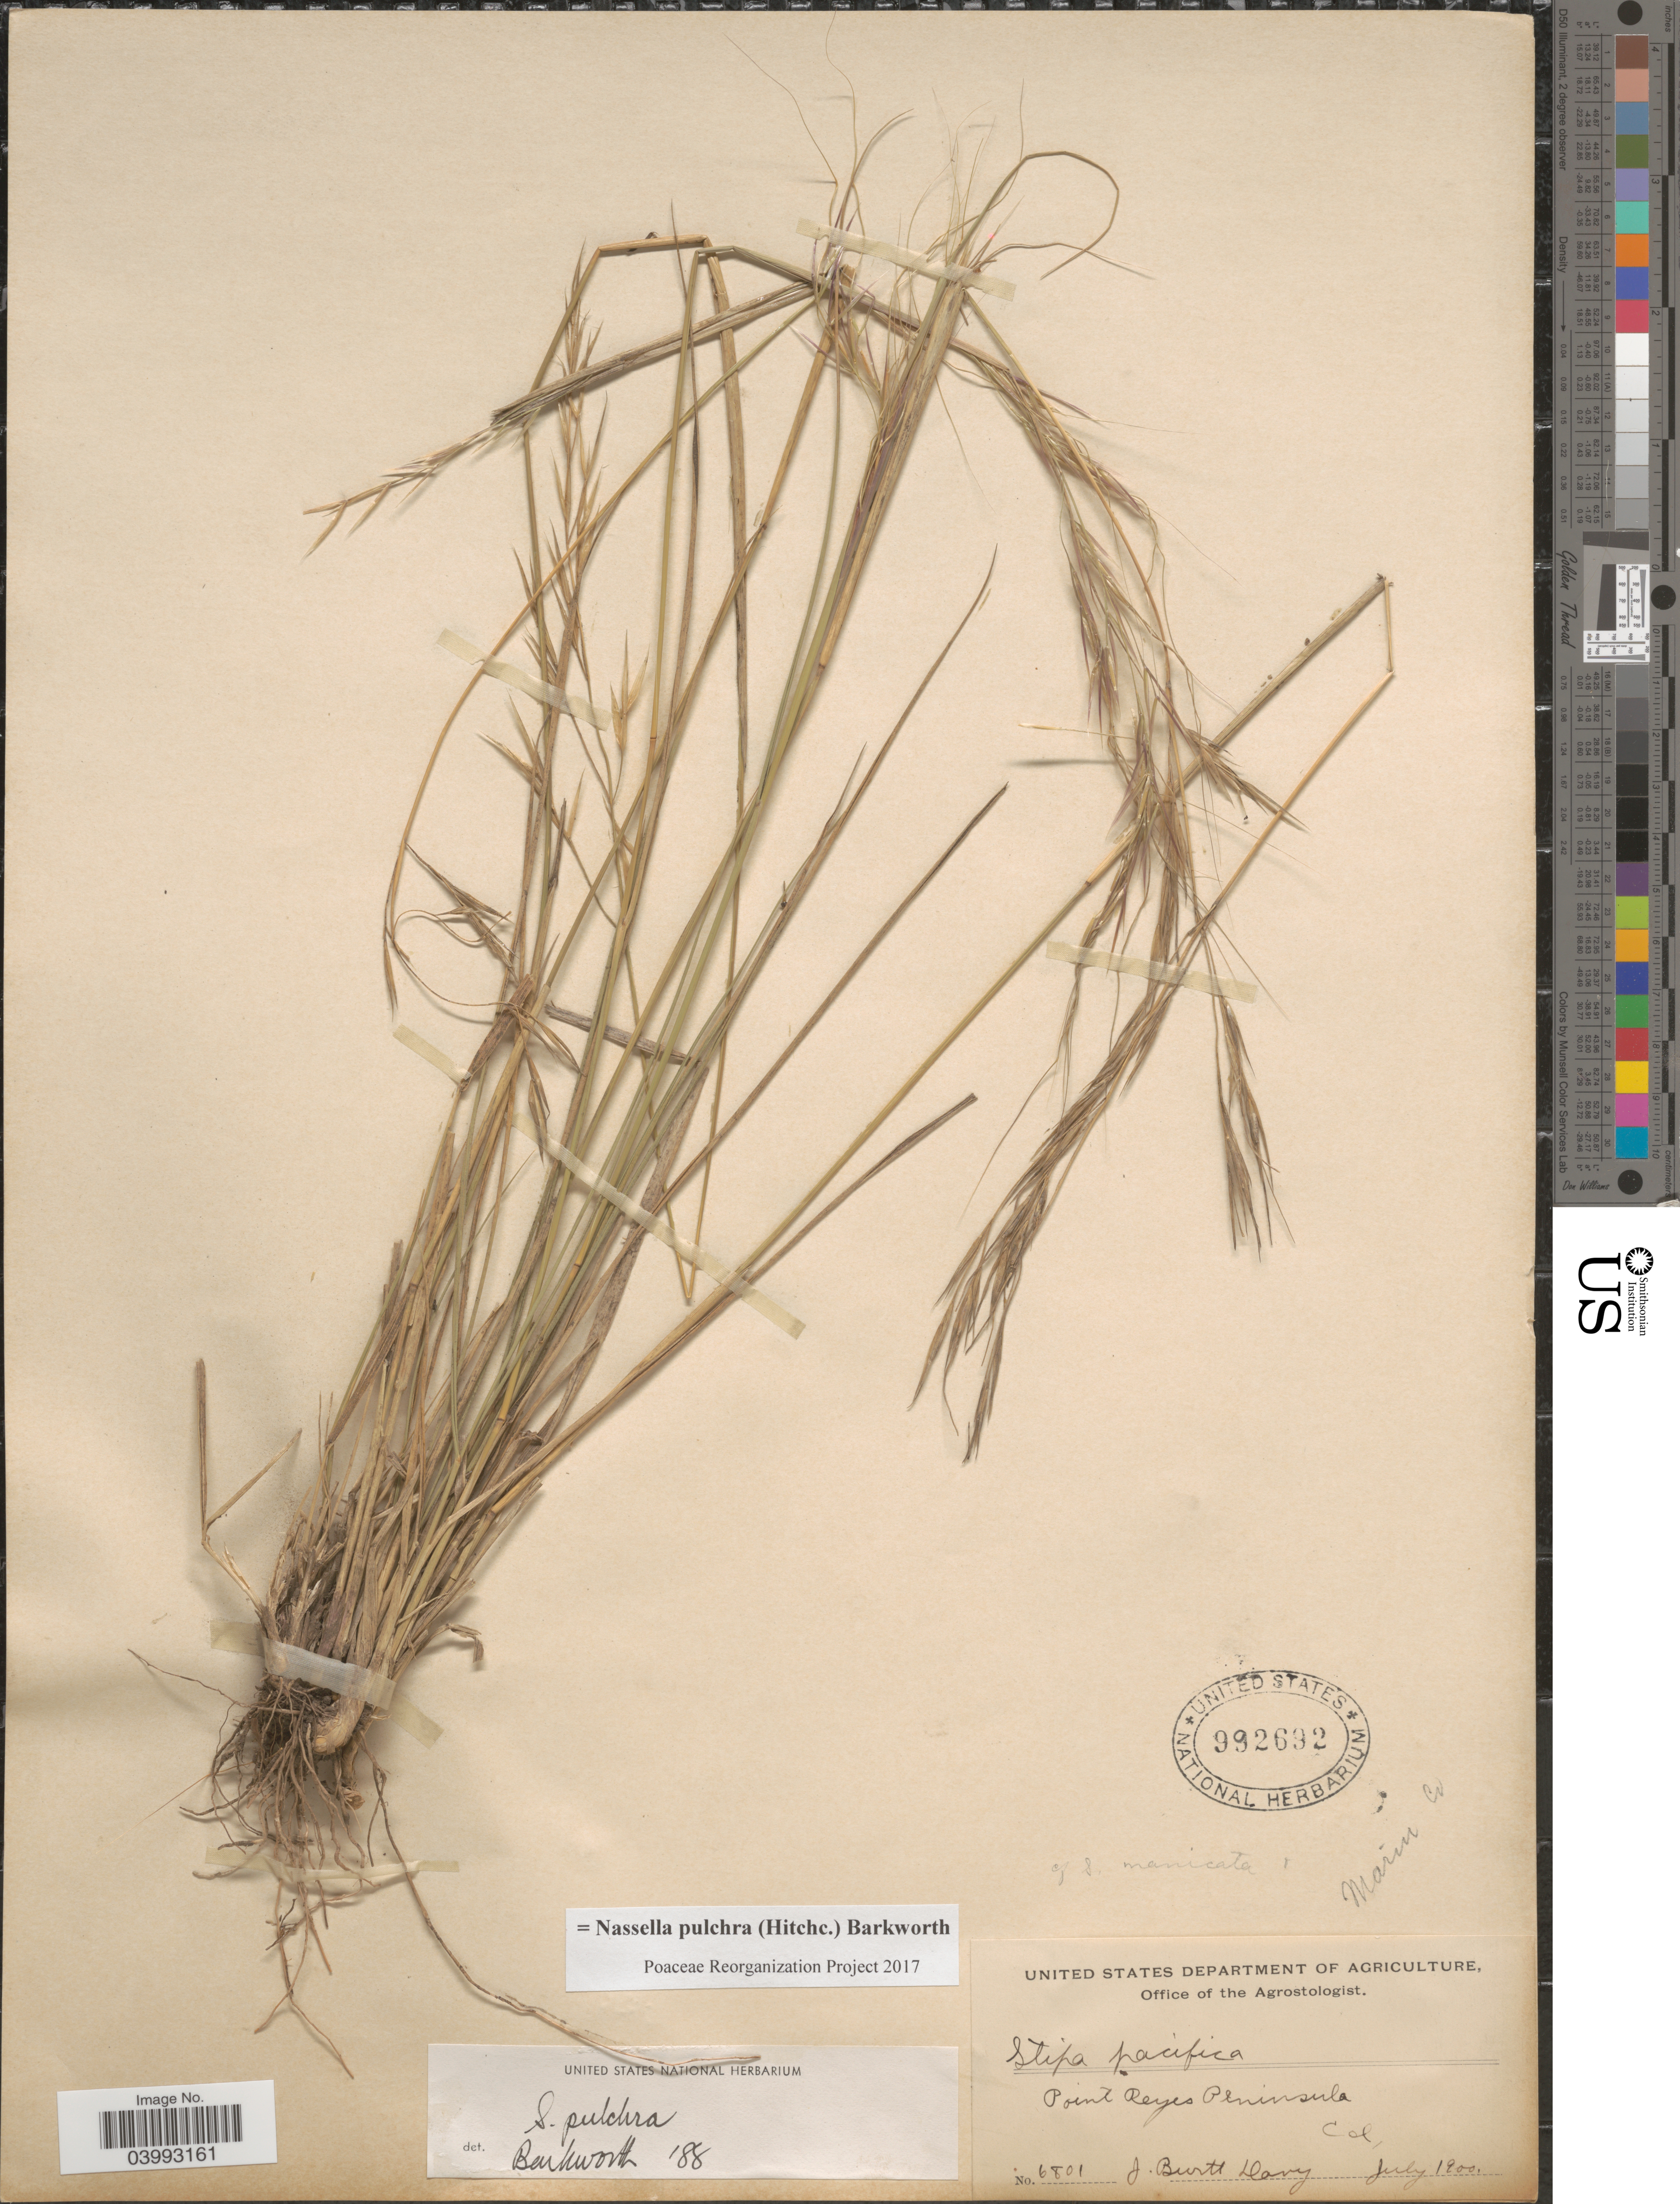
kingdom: Plantae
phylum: Tracheophyta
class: Liliopsida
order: Poales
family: Poaceae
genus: Nassella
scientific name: Nassella pulchra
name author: (Hitchc.) Barkworth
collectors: J. Burtt Davy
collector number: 6801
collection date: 1900-07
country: United States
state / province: California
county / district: Marin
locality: Marin Co. Point Reyes Peninsula.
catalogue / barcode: US 992692